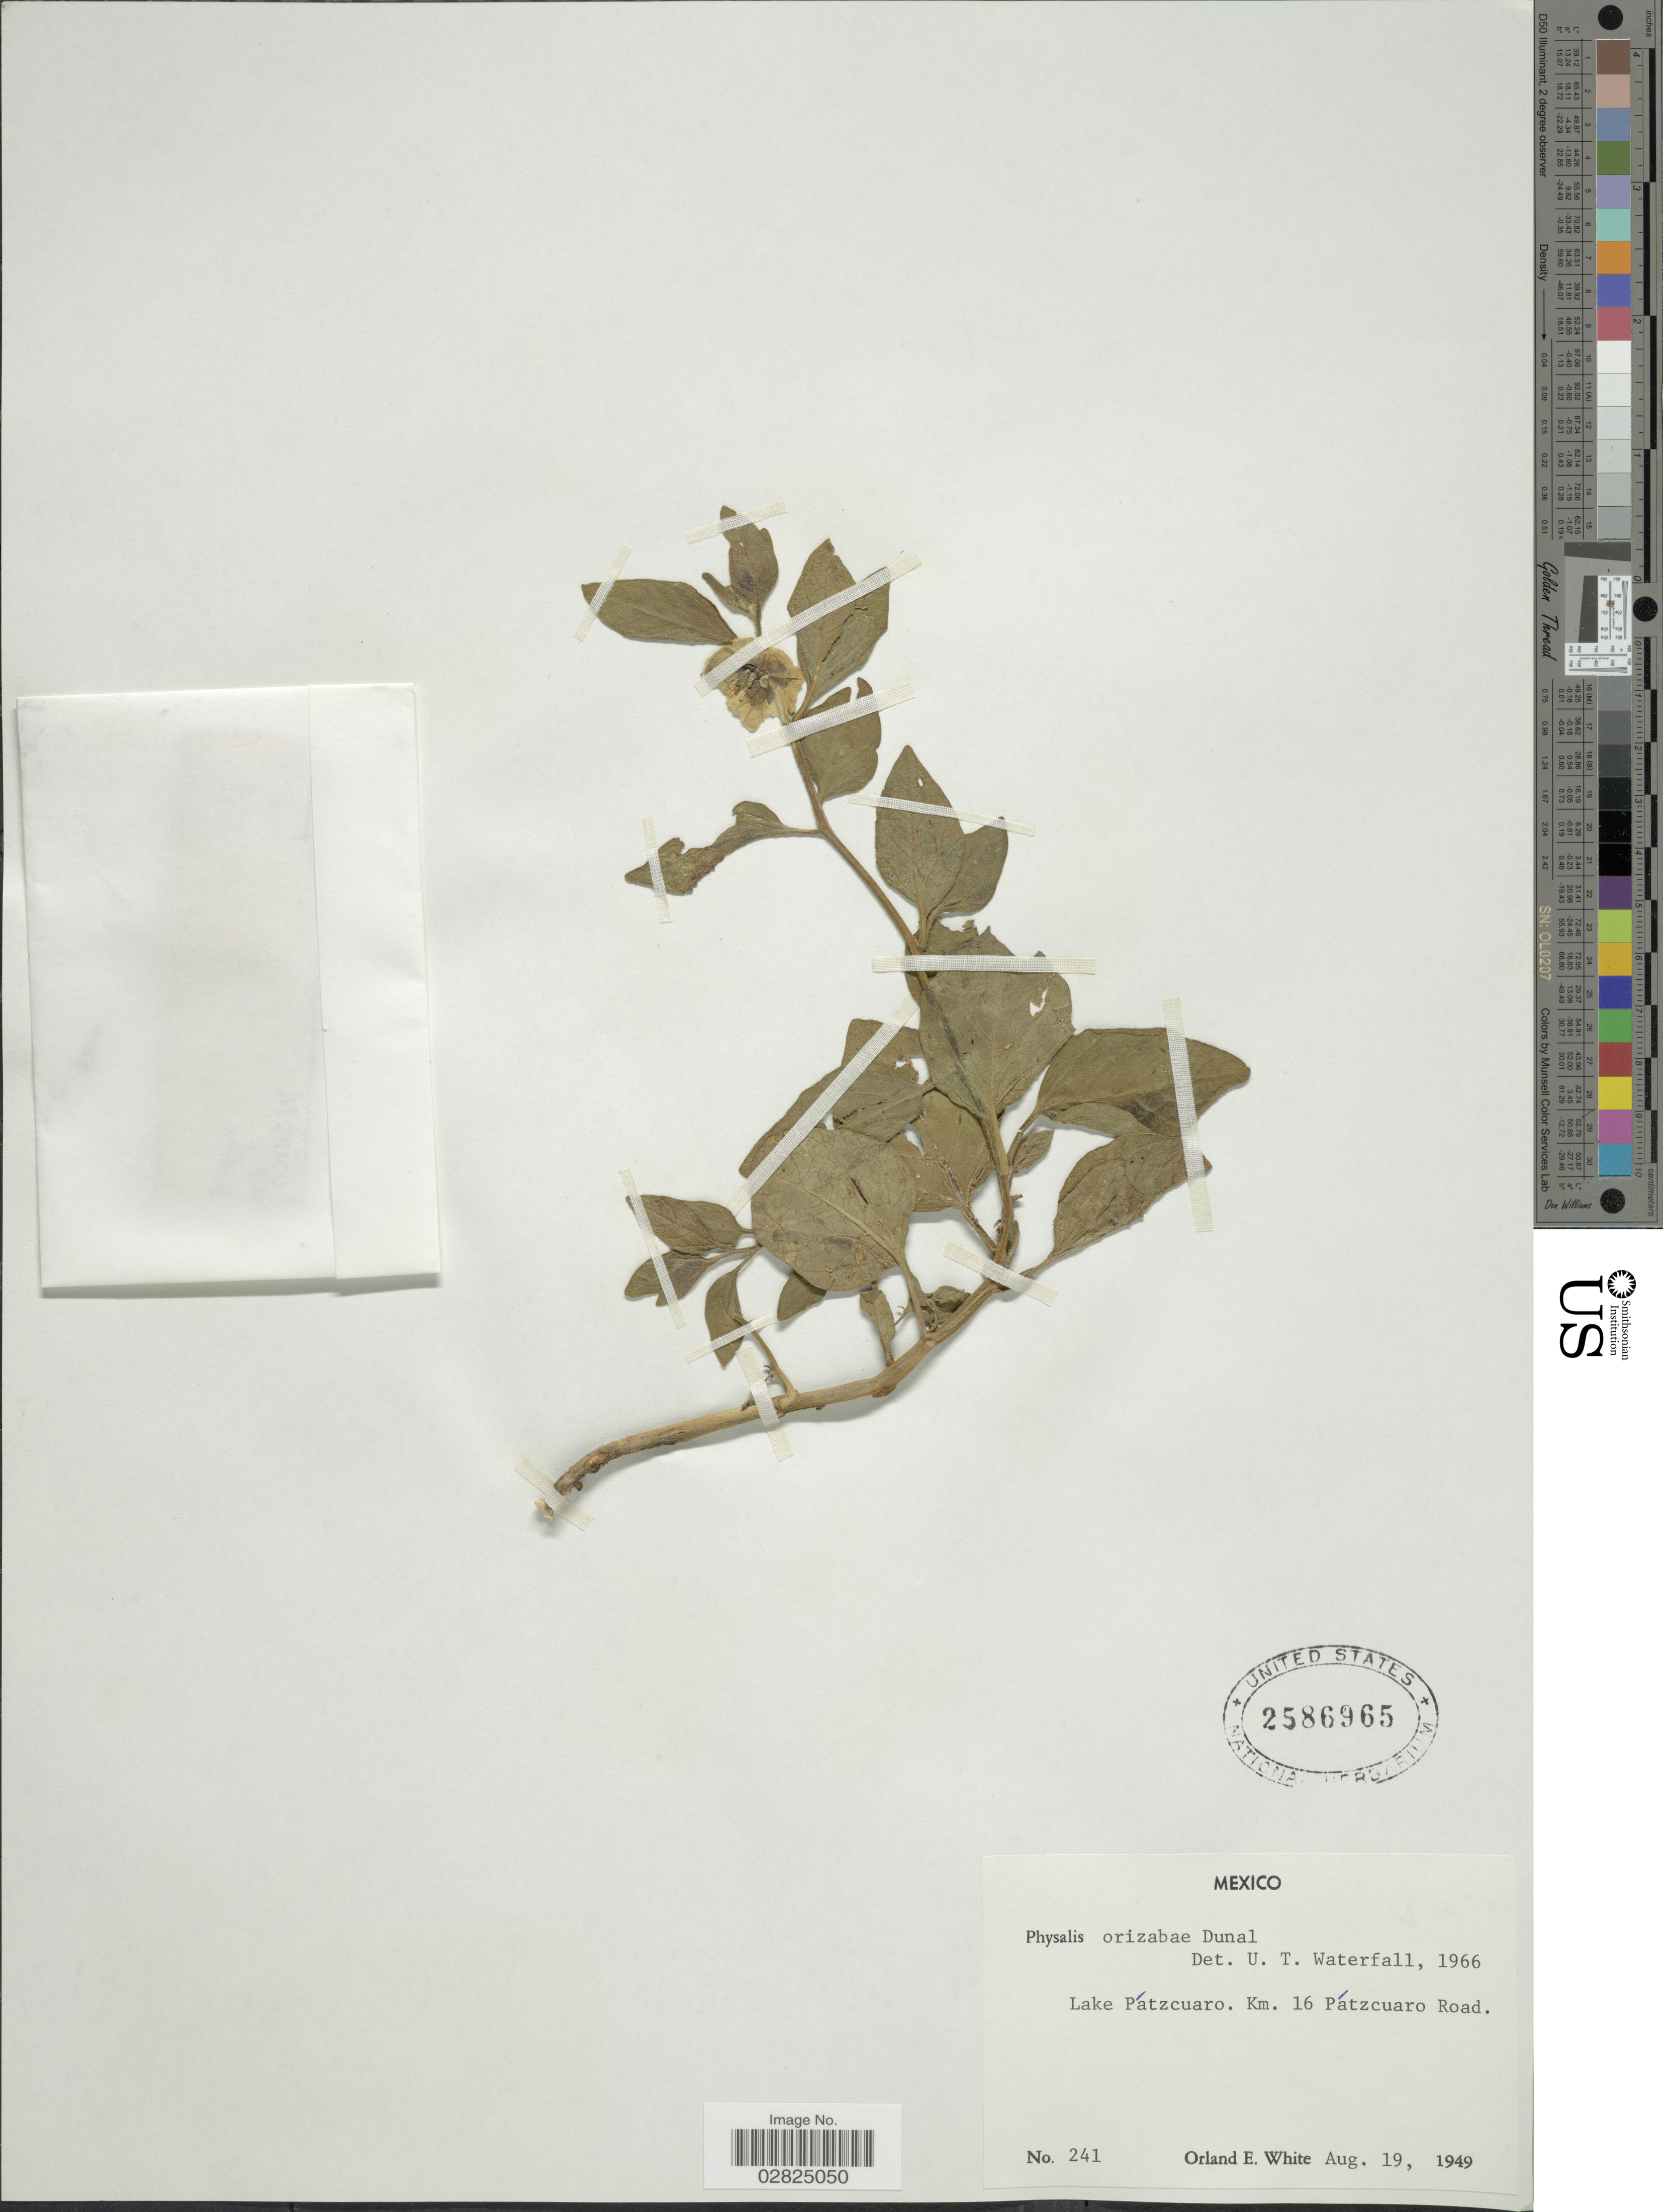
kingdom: Plantae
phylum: Tracheophyta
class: Magnoliopsida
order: Solanales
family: Solanaceae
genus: Physalis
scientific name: Physalis orizabae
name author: Dunal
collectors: O. E. White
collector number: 241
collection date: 1949-08-19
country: Mexico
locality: Lake Pátzcuaro. Km. 16 Pátzcuaro Road.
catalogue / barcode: US 2586965